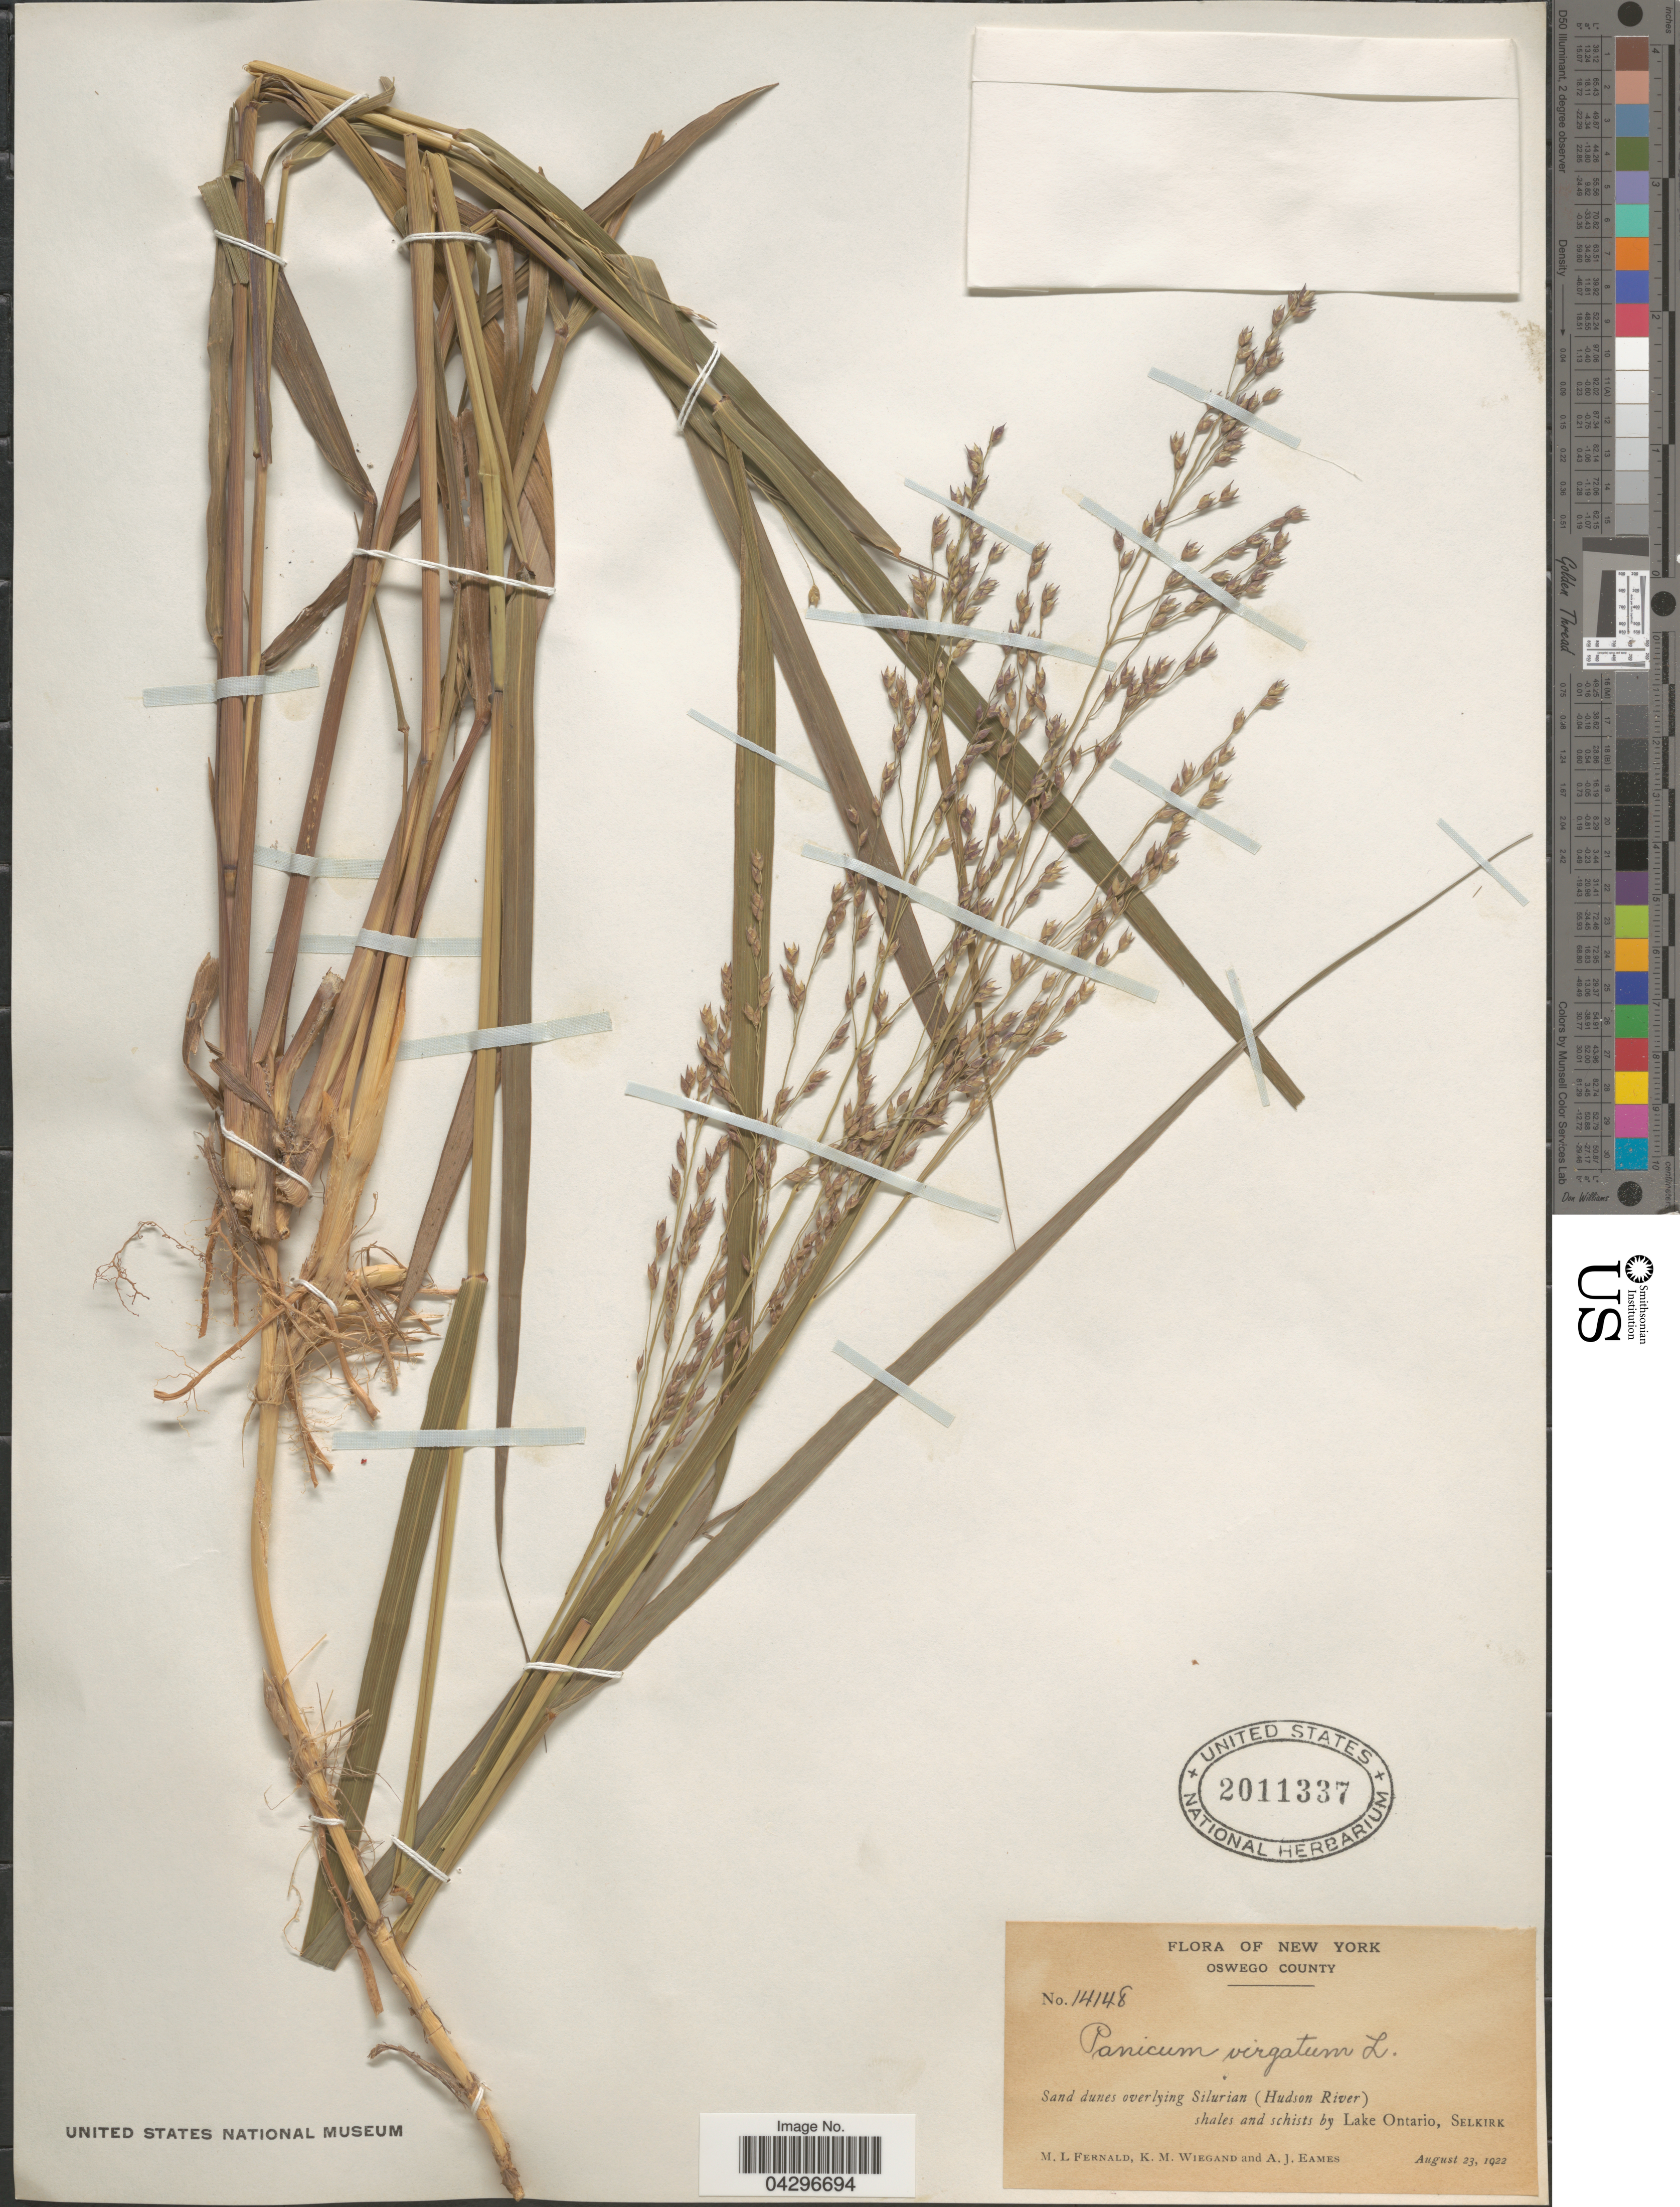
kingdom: Plantae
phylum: Tracheophyta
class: Liliopsida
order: Poales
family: Poaceae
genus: Panicum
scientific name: Panicum virgatum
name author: L.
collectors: M. L. Fernald, K. M. Wiegand & A. J. Eames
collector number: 14148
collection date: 1922-08-23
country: United States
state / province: New York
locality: Oswego County. Sand dunes overlying Silurian (Hudson River) shales and schists by Lake Ontario, Selkirk.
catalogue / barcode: US 2011337